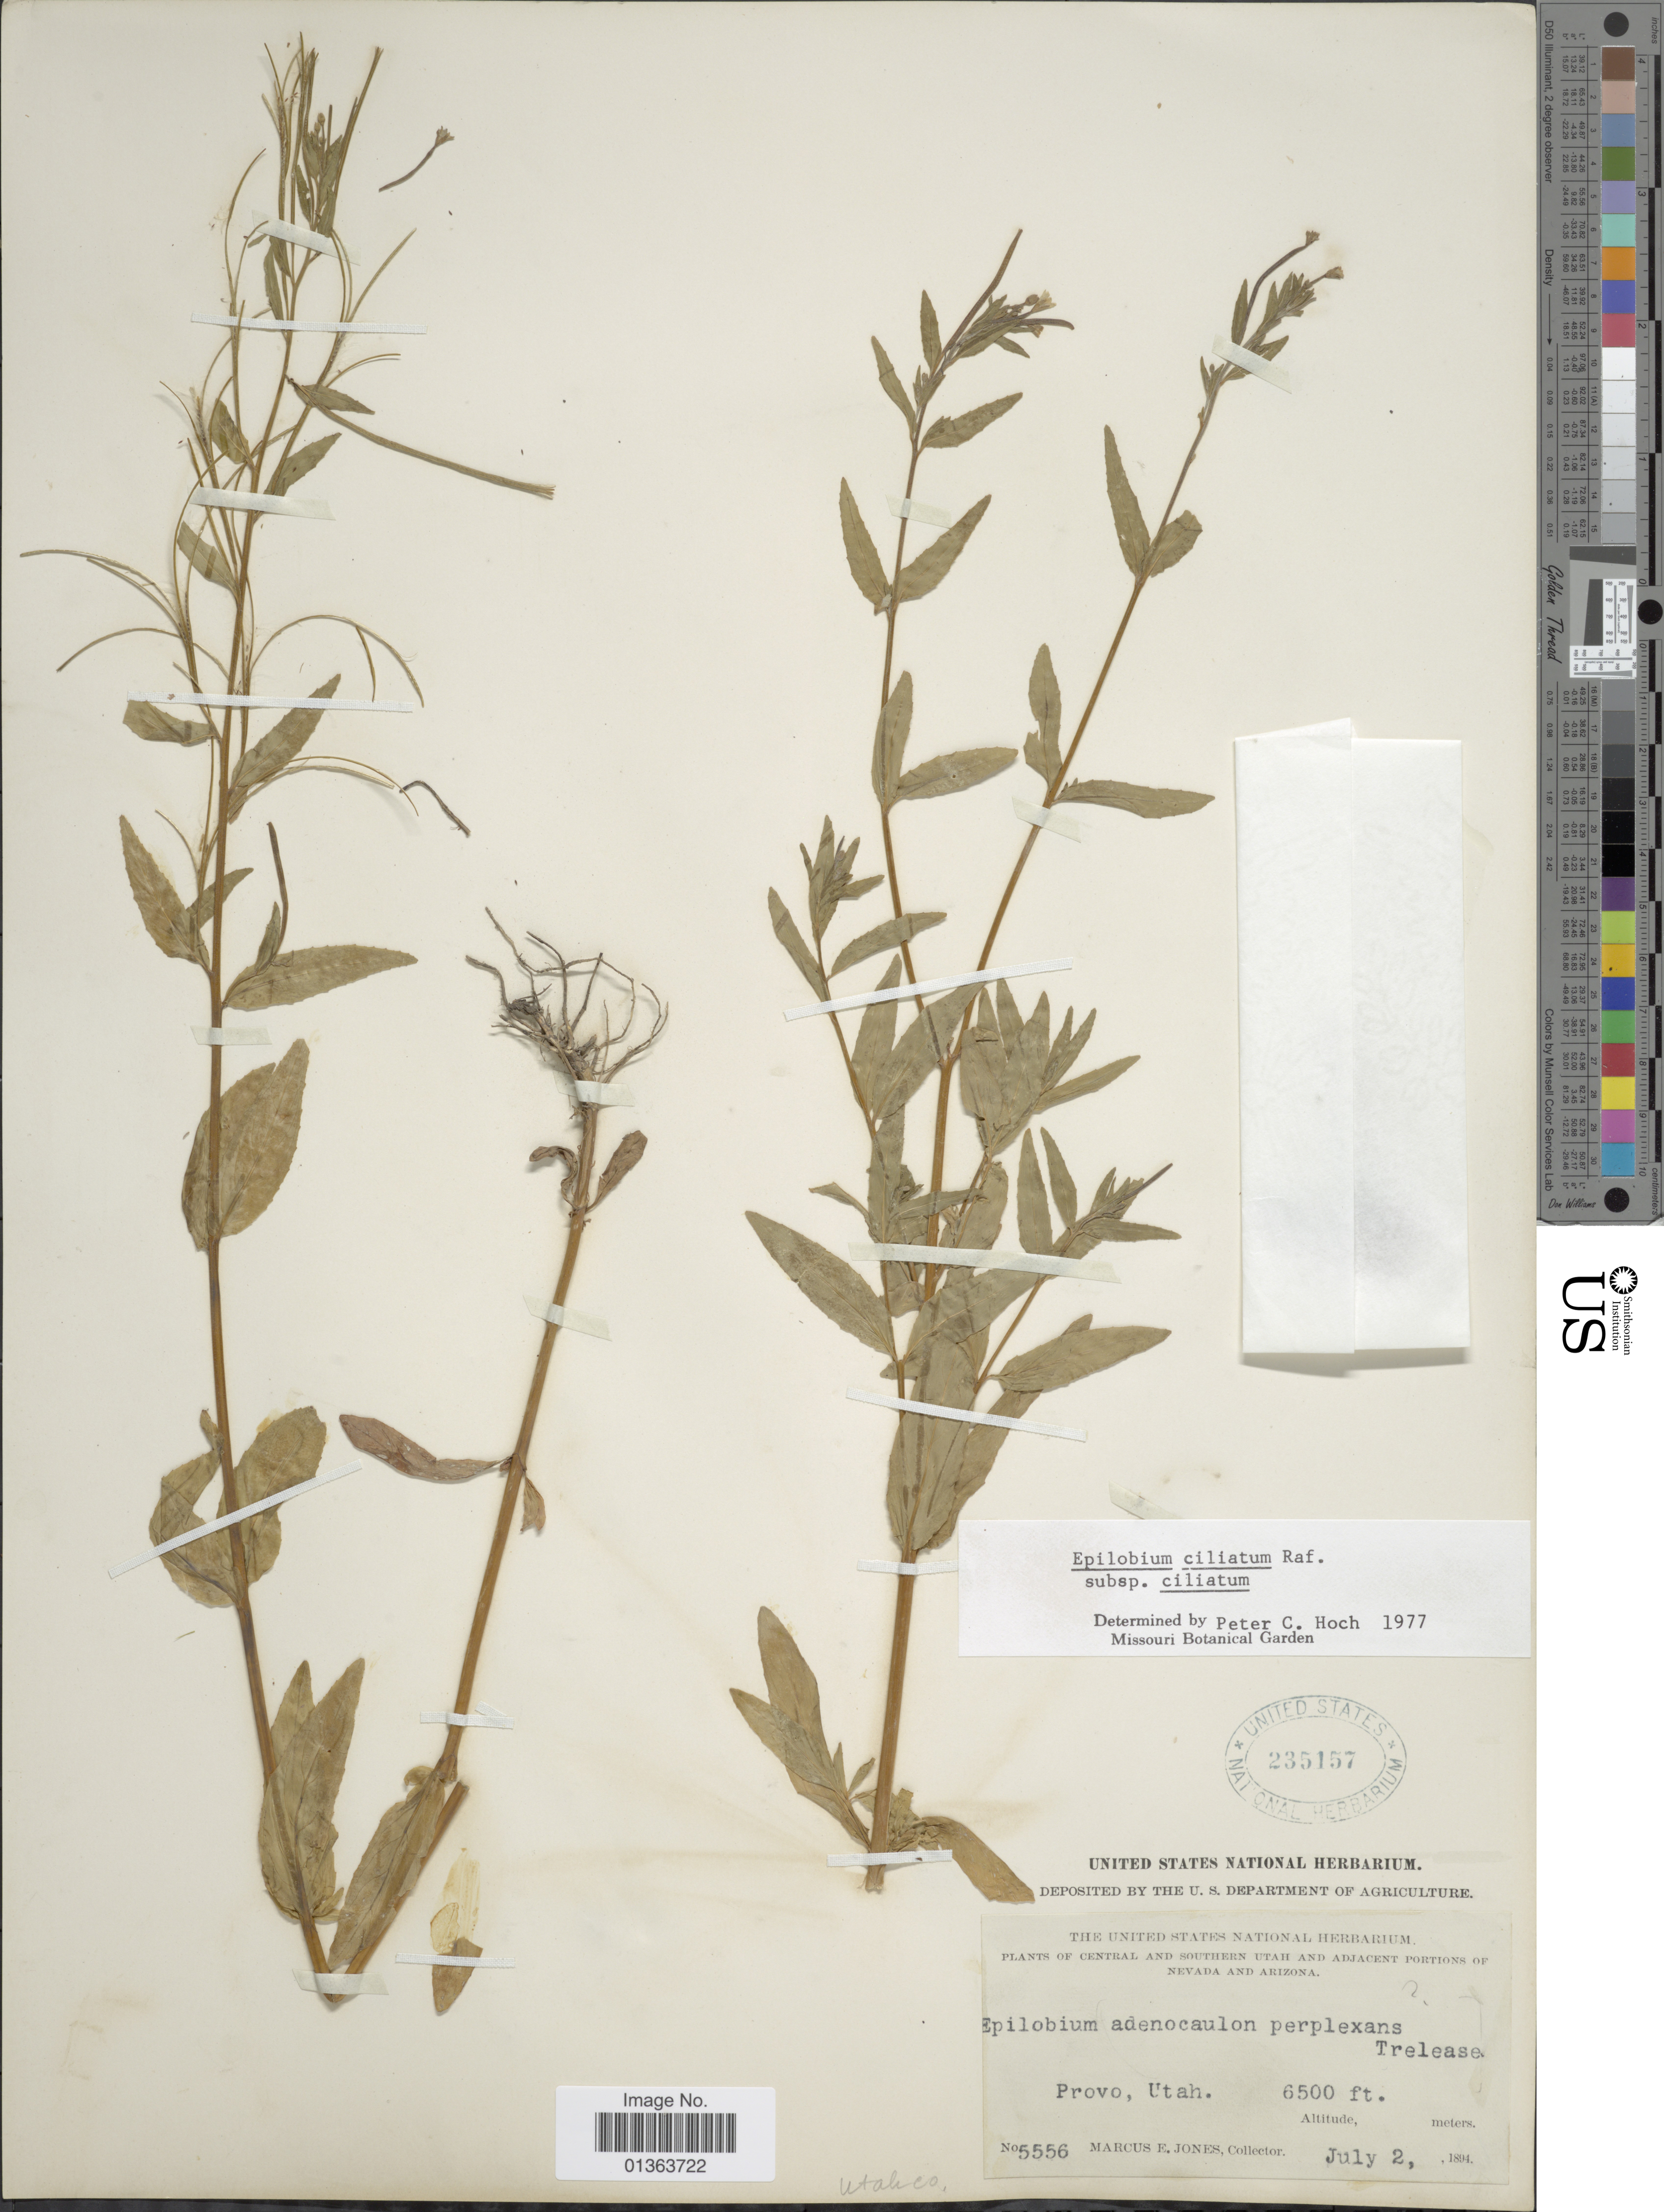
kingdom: Plantae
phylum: Tracheophyta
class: Magnoliopsida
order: Myrtales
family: Onagraceae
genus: Epilobium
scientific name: Epilobium ciliatum subsp. ciliatum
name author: Raf.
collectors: M. E. Jones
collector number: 5556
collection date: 1894-07-02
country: United States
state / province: Utah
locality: Central and Southern Utah and adjacent portions of Nevada and Arizona. Provo.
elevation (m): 1981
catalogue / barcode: US 235157